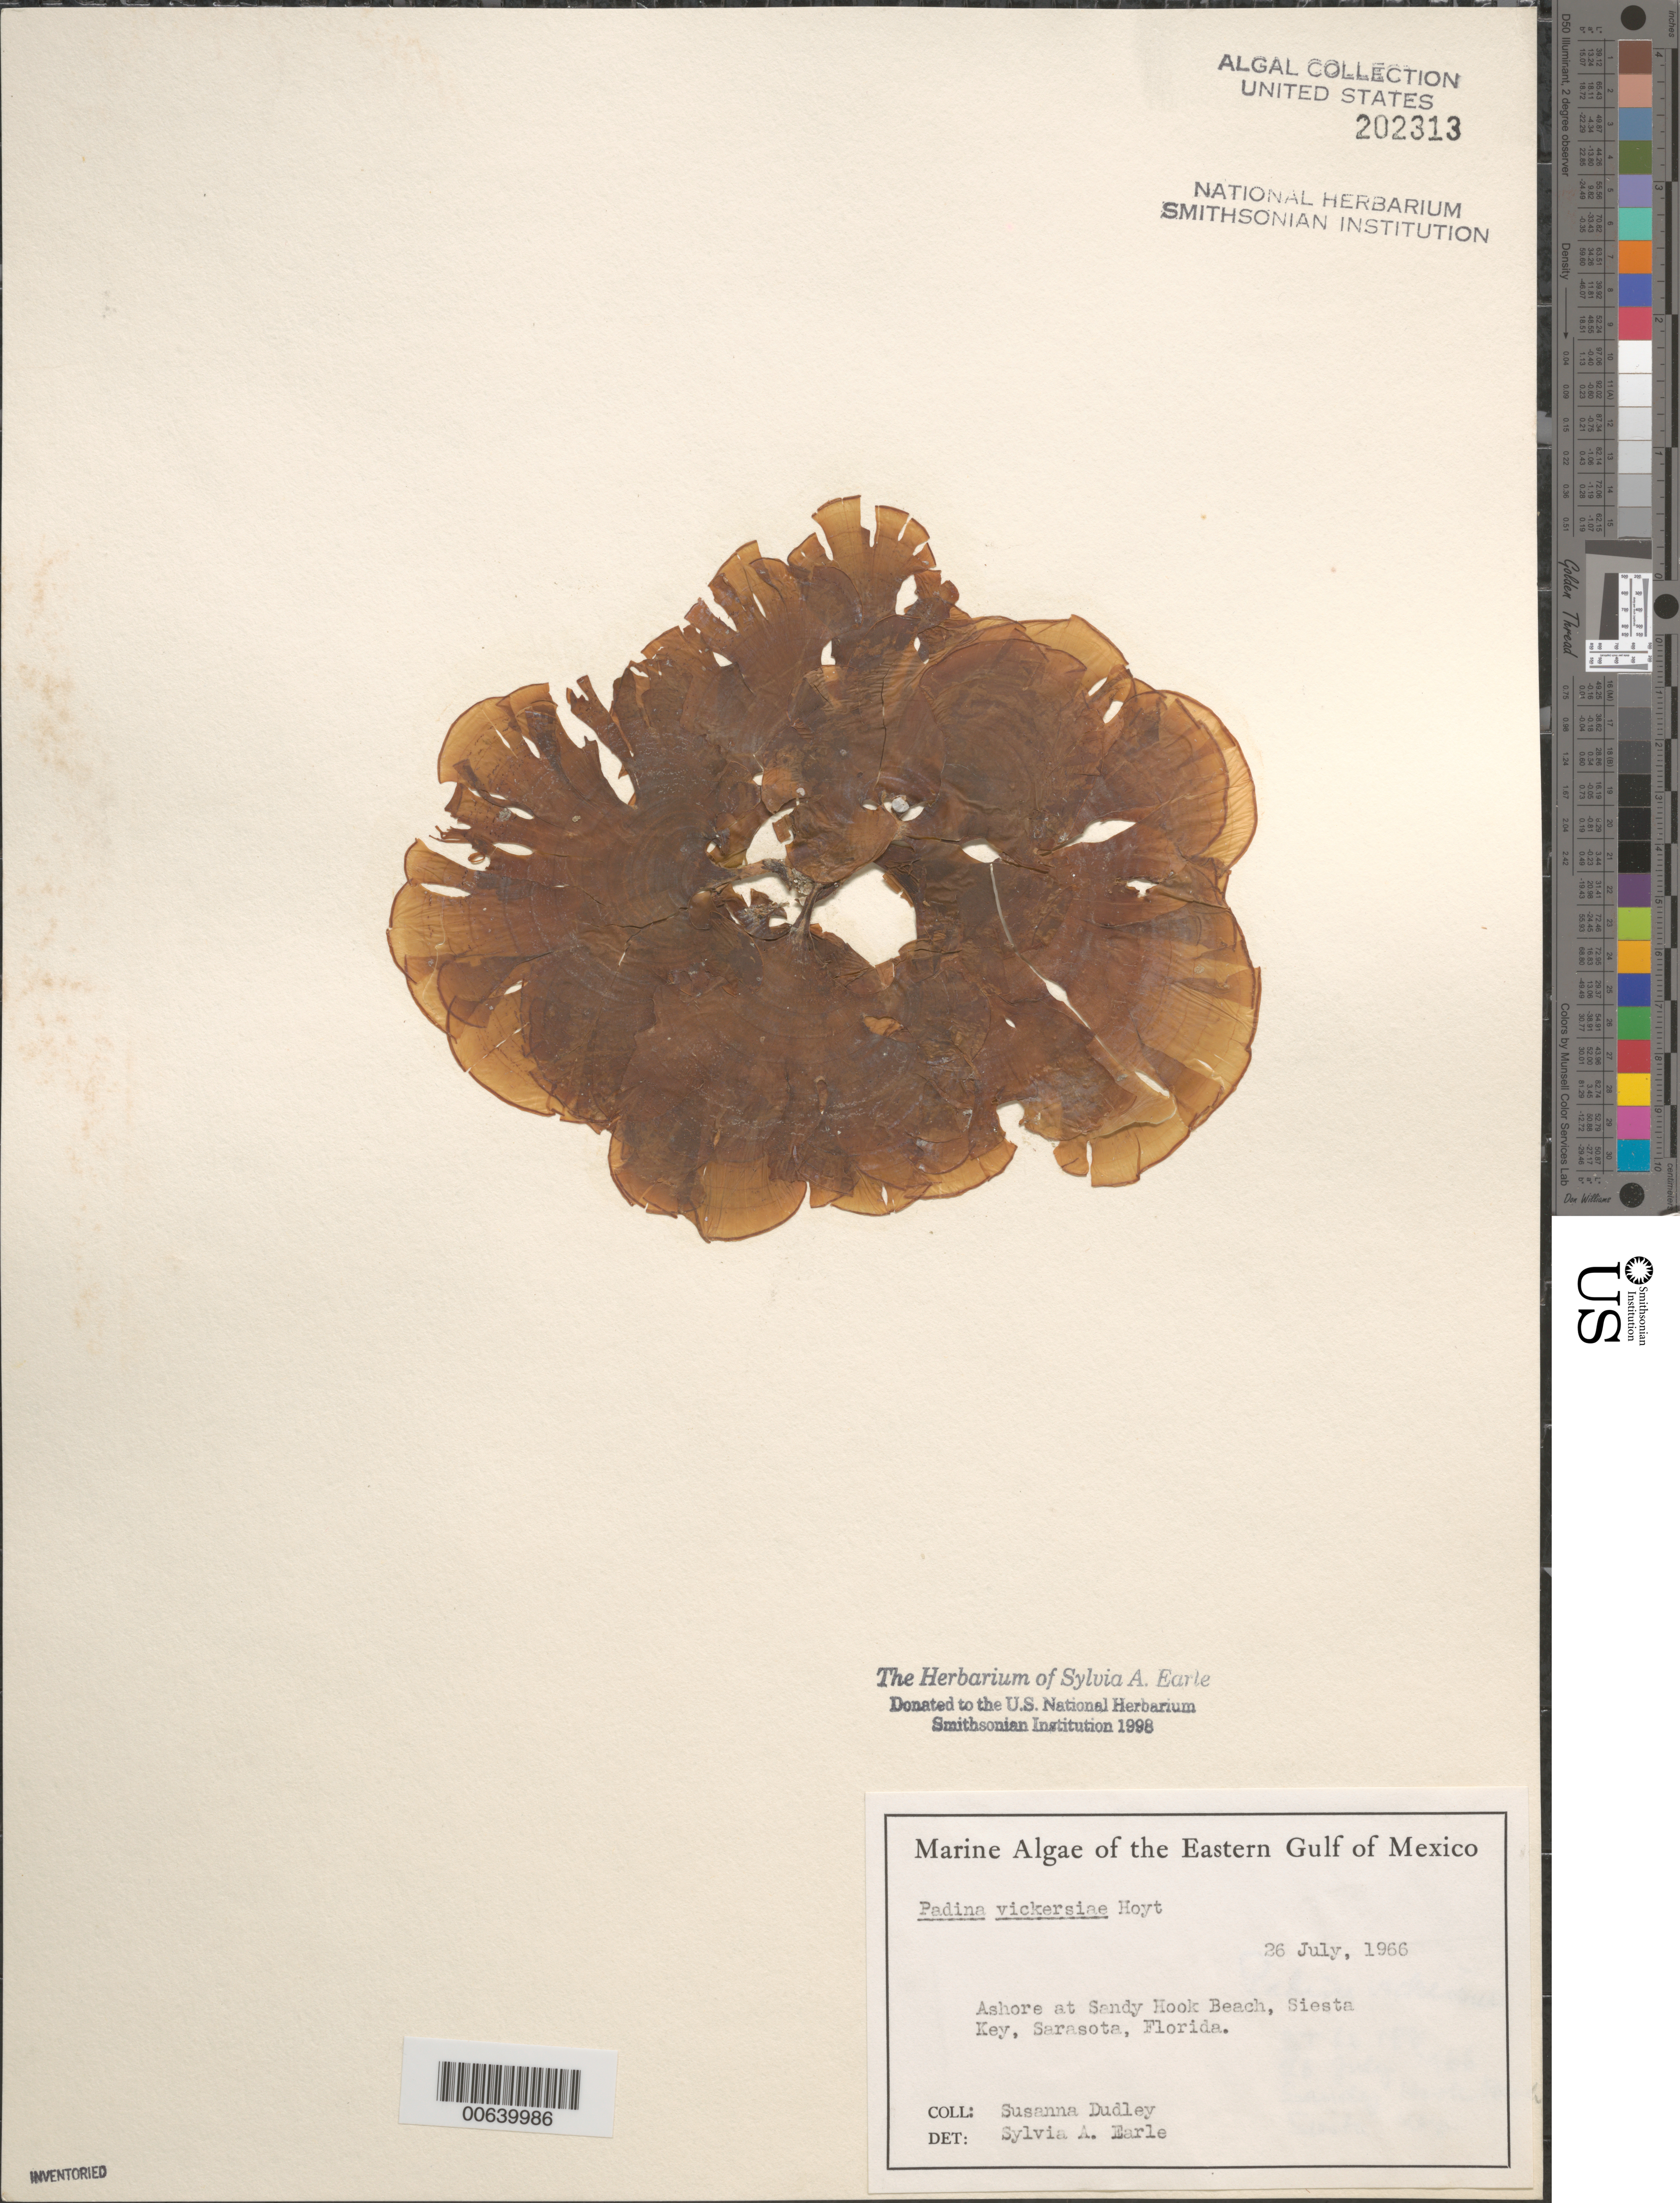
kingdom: Chromista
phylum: Ochrophyta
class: Phaeophyceae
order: Dictyotales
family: Dictyotaceae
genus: Padina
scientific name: Padina gymnospora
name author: (Kütz.) O.G. Sond.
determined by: Algae name updating Project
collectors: S. Dudley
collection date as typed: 26 Jul 1966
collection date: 1966-07-26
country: United States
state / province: Florida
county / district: Sarasota County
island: Siesta Key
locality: Sandy Hook Beach, Sarasota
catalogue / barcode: US 202313